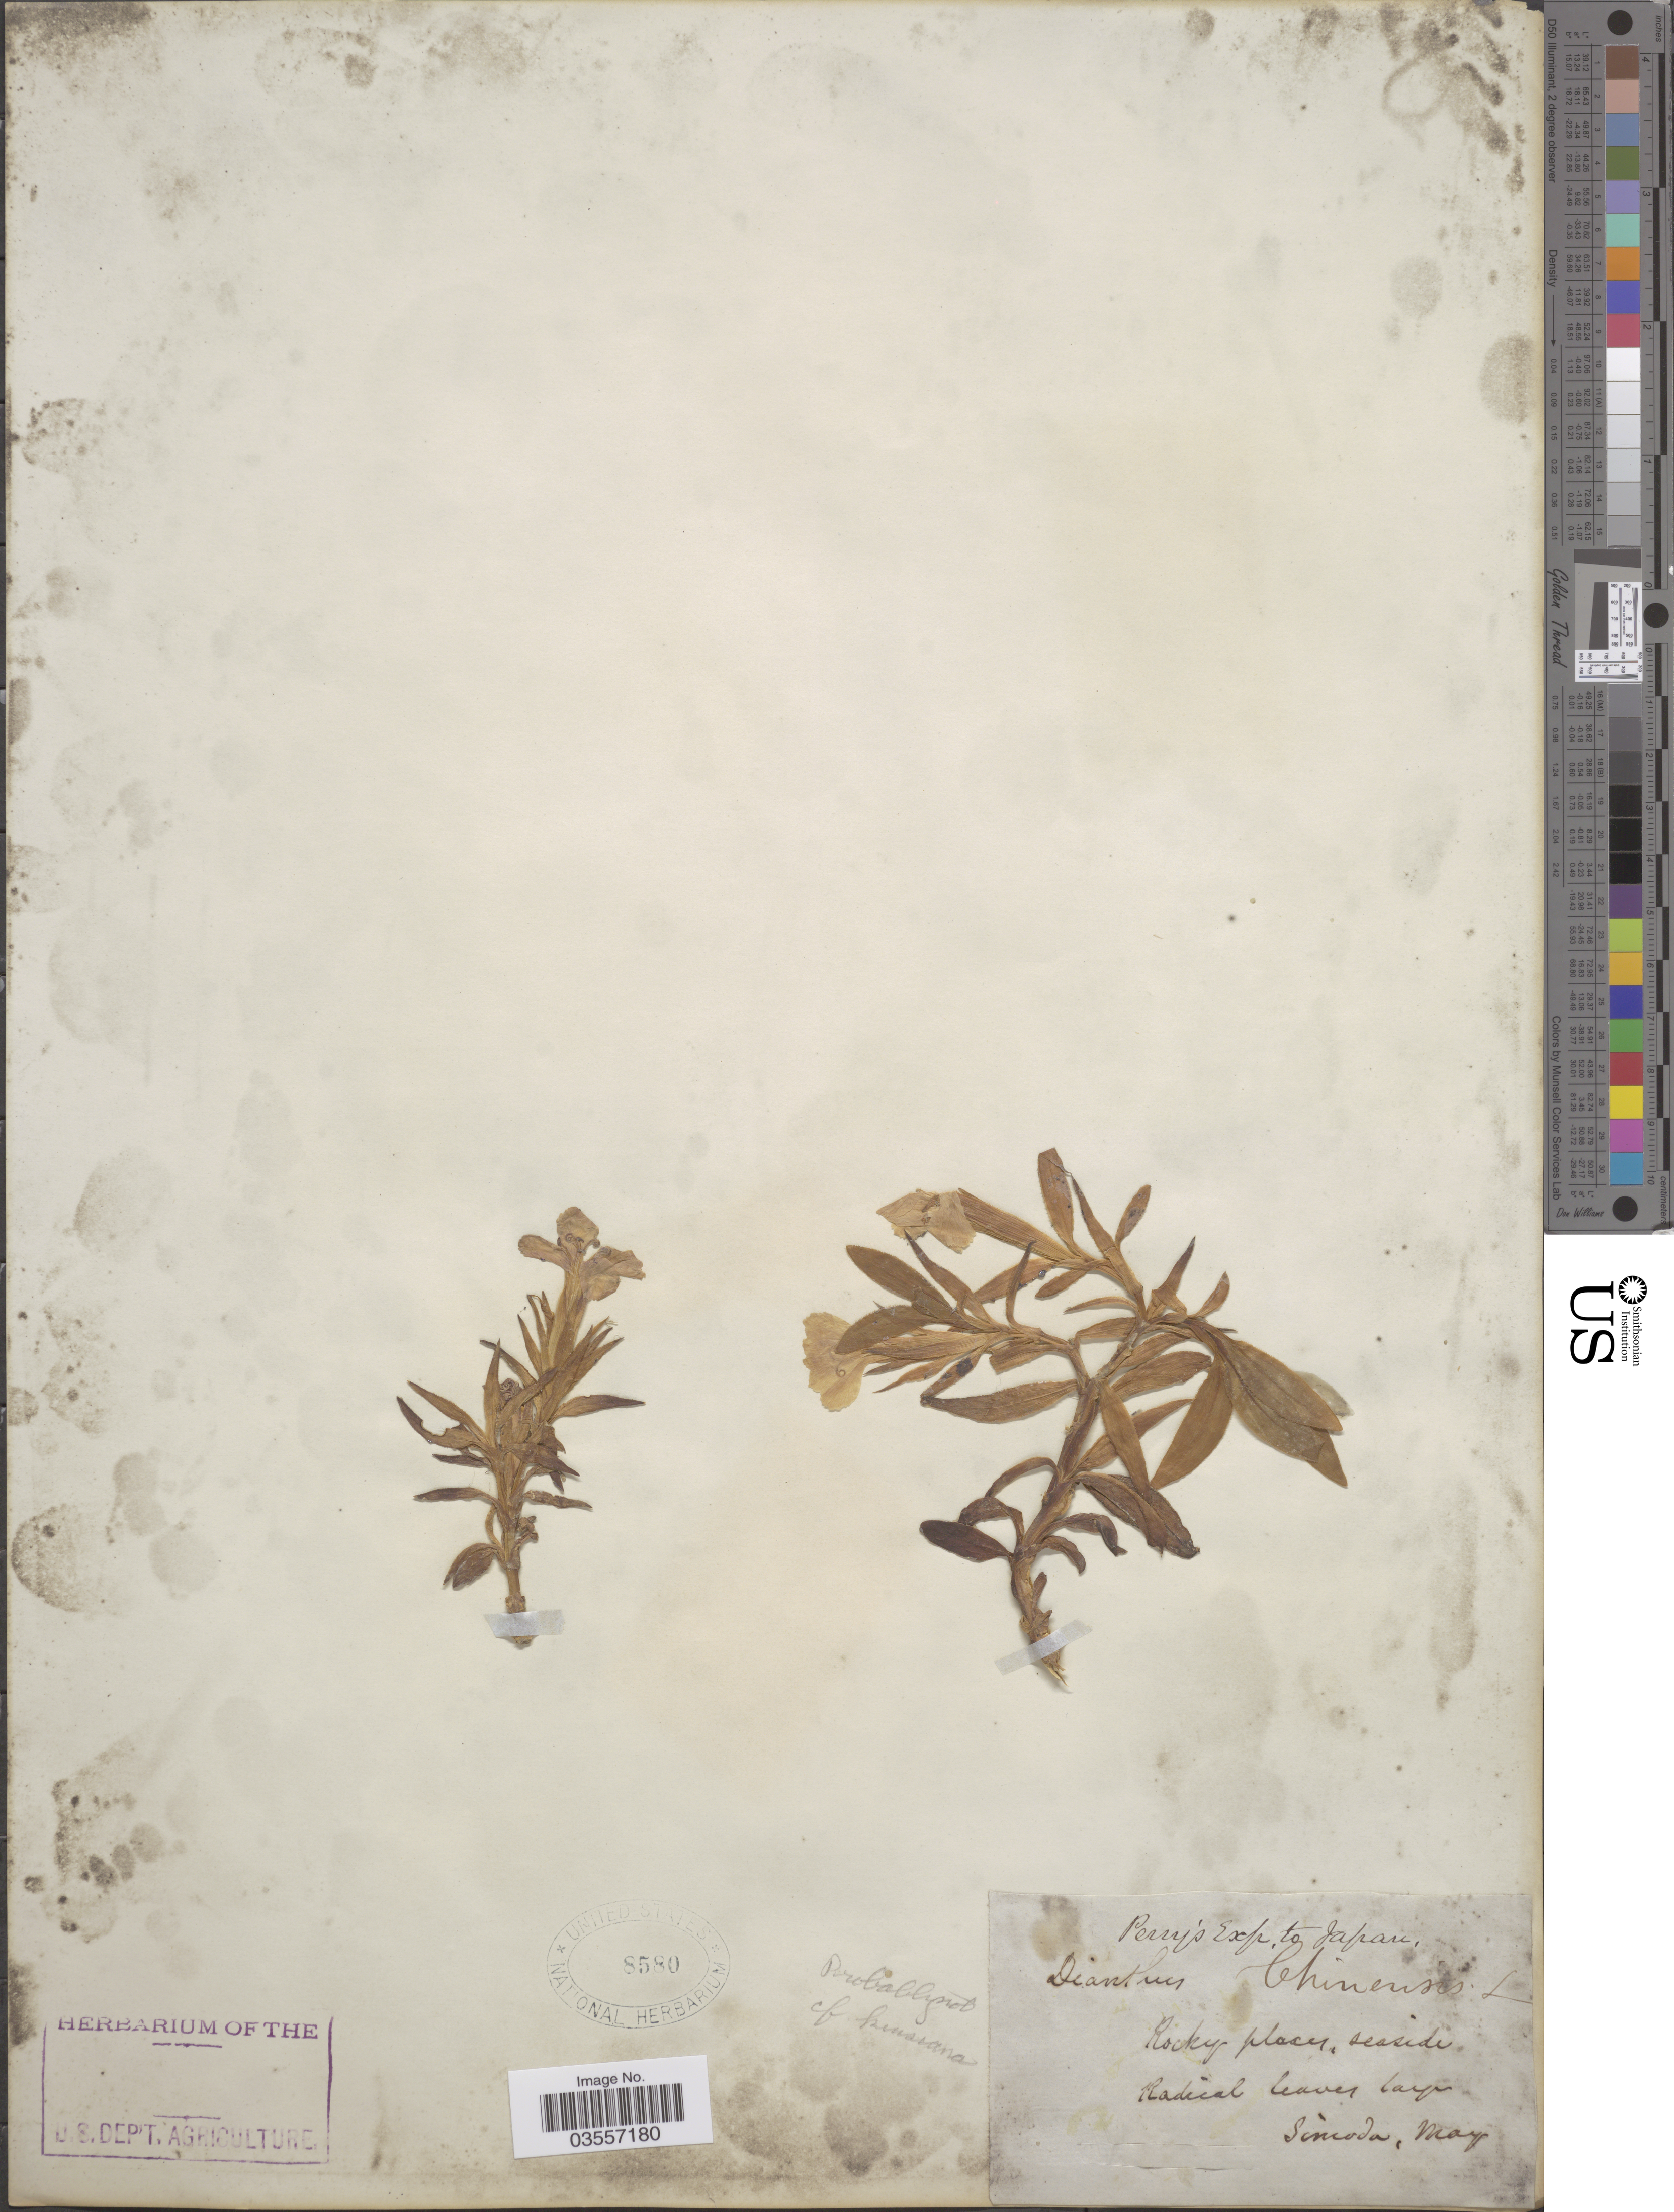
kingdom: Plantae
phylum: Tracheophyta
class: Magnoliopsida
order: Caryophyllales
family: Caryophyllaceae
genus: Dianthus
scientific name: Dianthus kiusianus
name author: Makino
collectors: -- Perry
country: Japan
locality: Simoda.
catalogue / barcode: US 8580